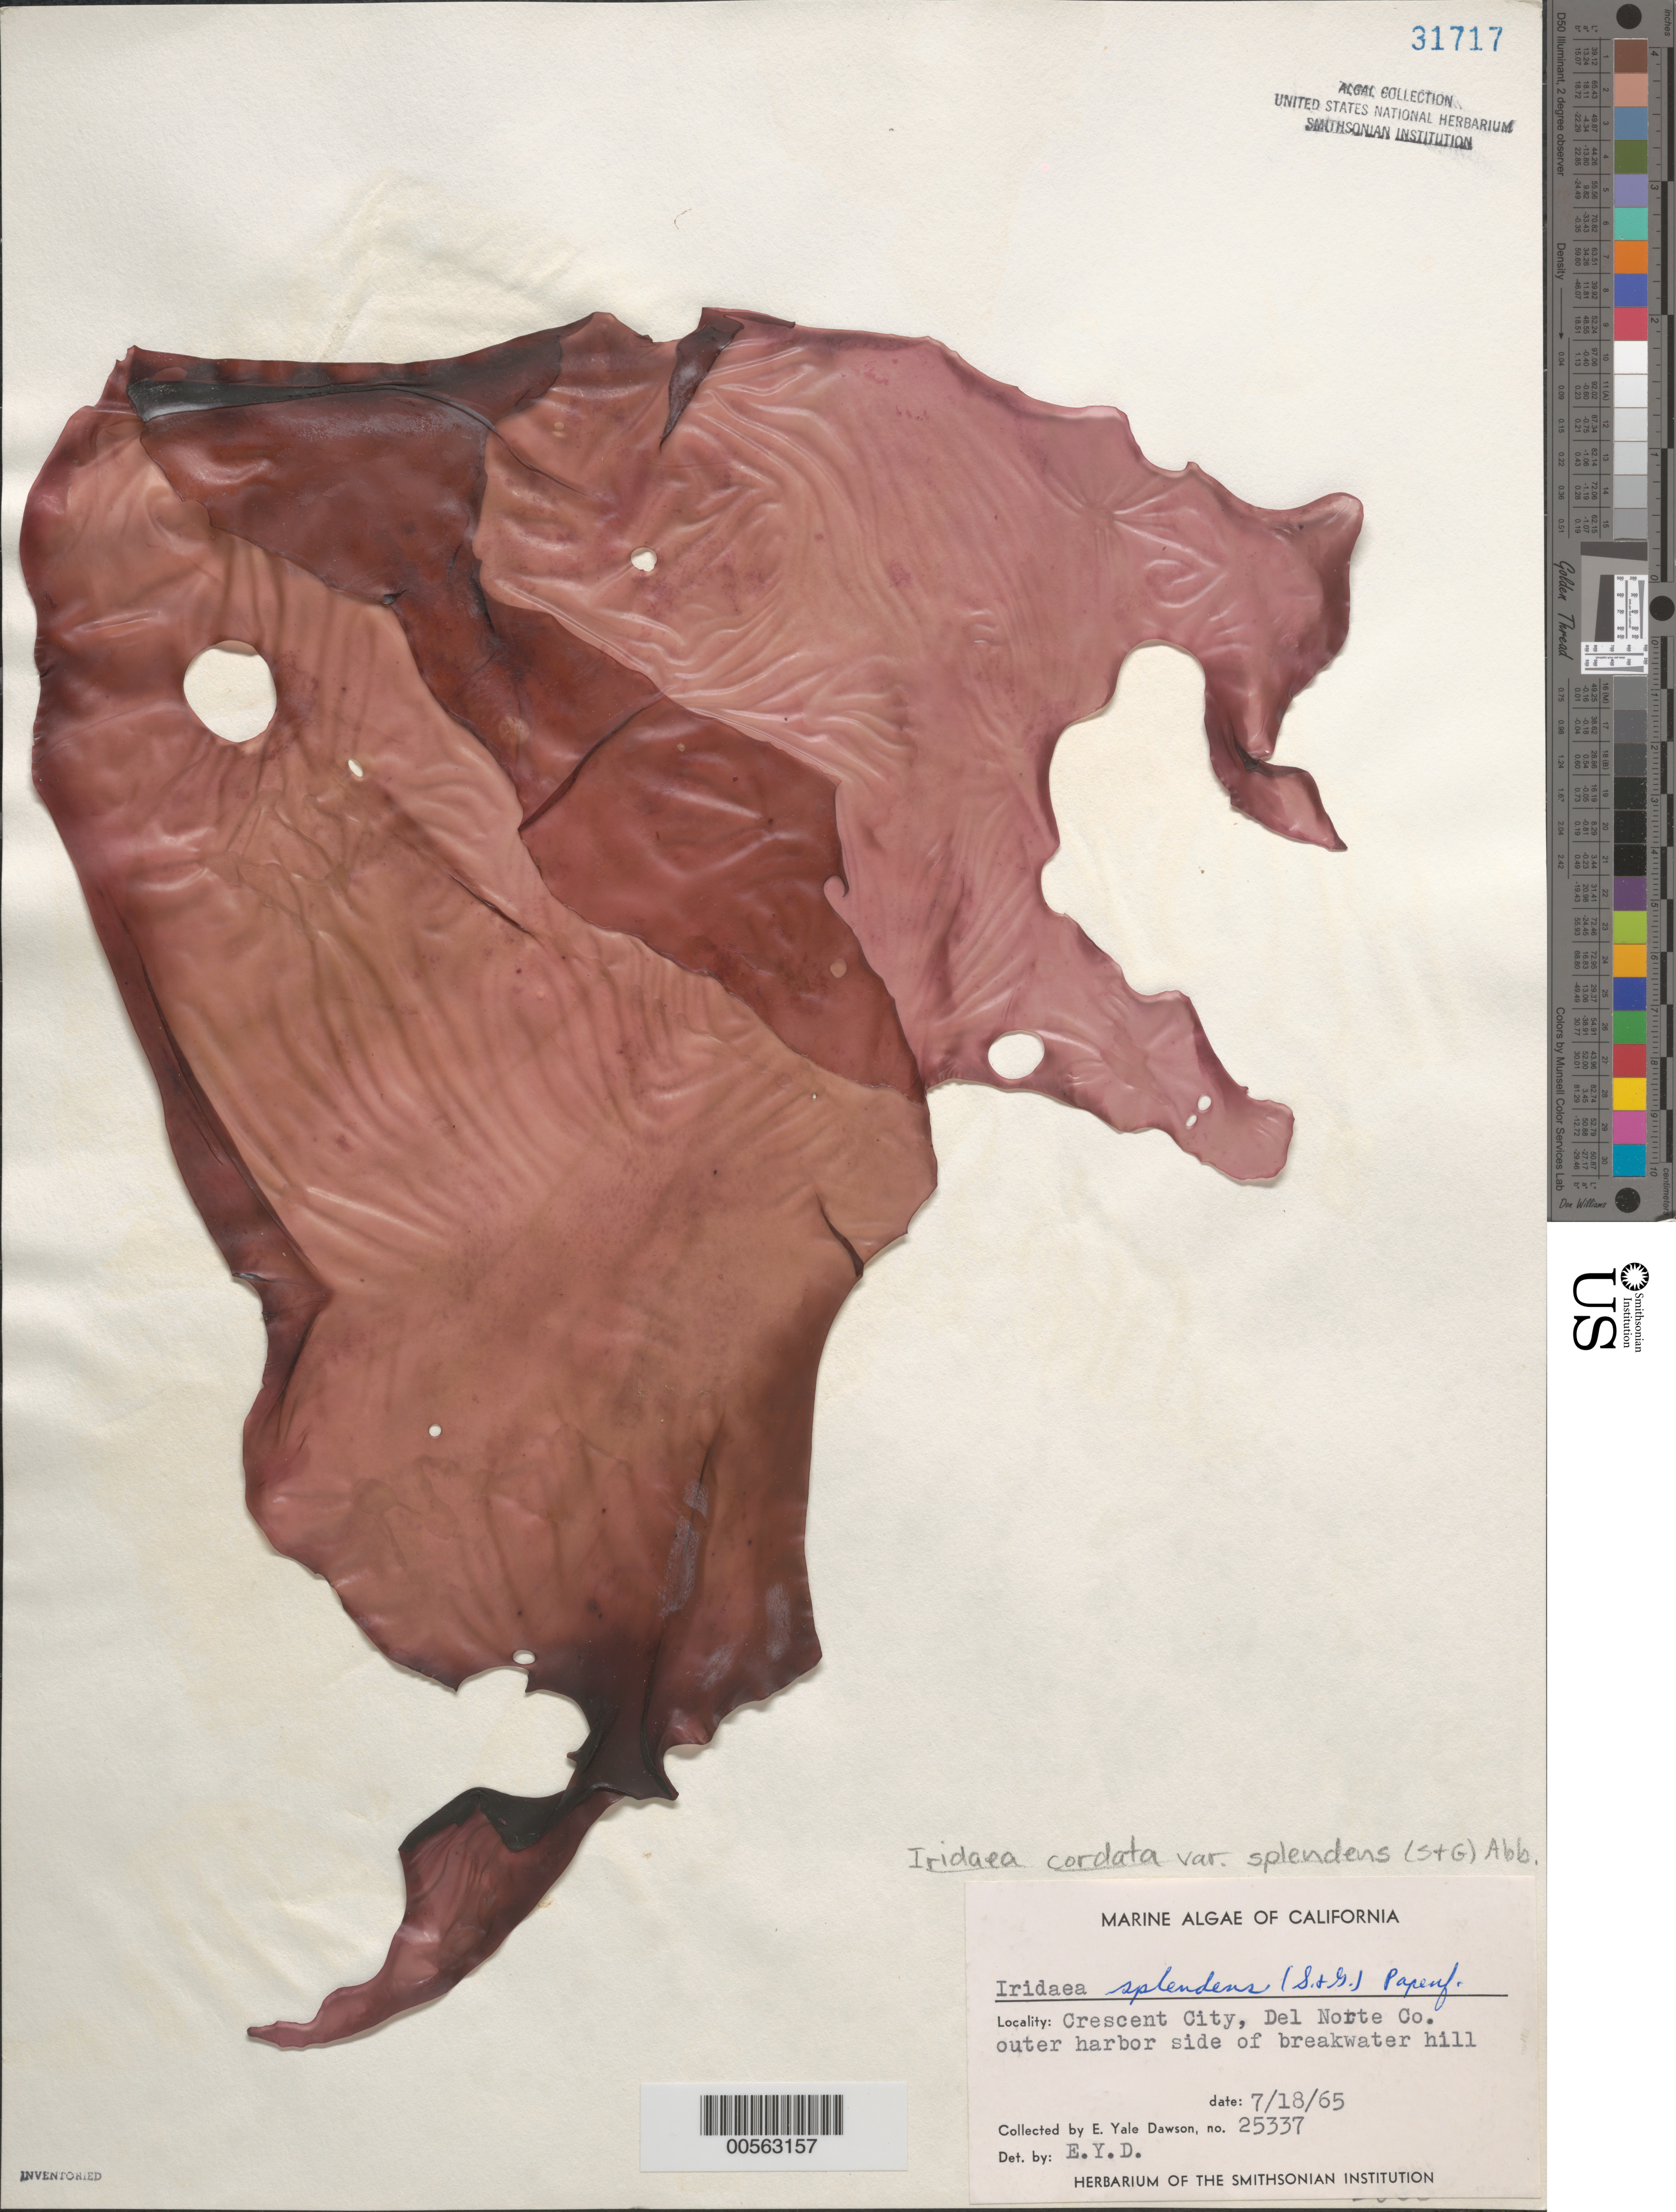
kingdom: Plantae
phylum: Rhodophyta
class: Florideophyceae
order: Gigartinales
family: Gigartinaceae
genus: Iridaea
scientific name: Iridaea cordata var. splendens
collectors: E. Y. Dawson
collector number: EYD 25337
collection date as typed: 18 Jul 1965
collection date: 1965-07-18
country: United States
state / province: California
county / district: Del Norte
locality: Crescent City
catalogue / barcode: US 31717